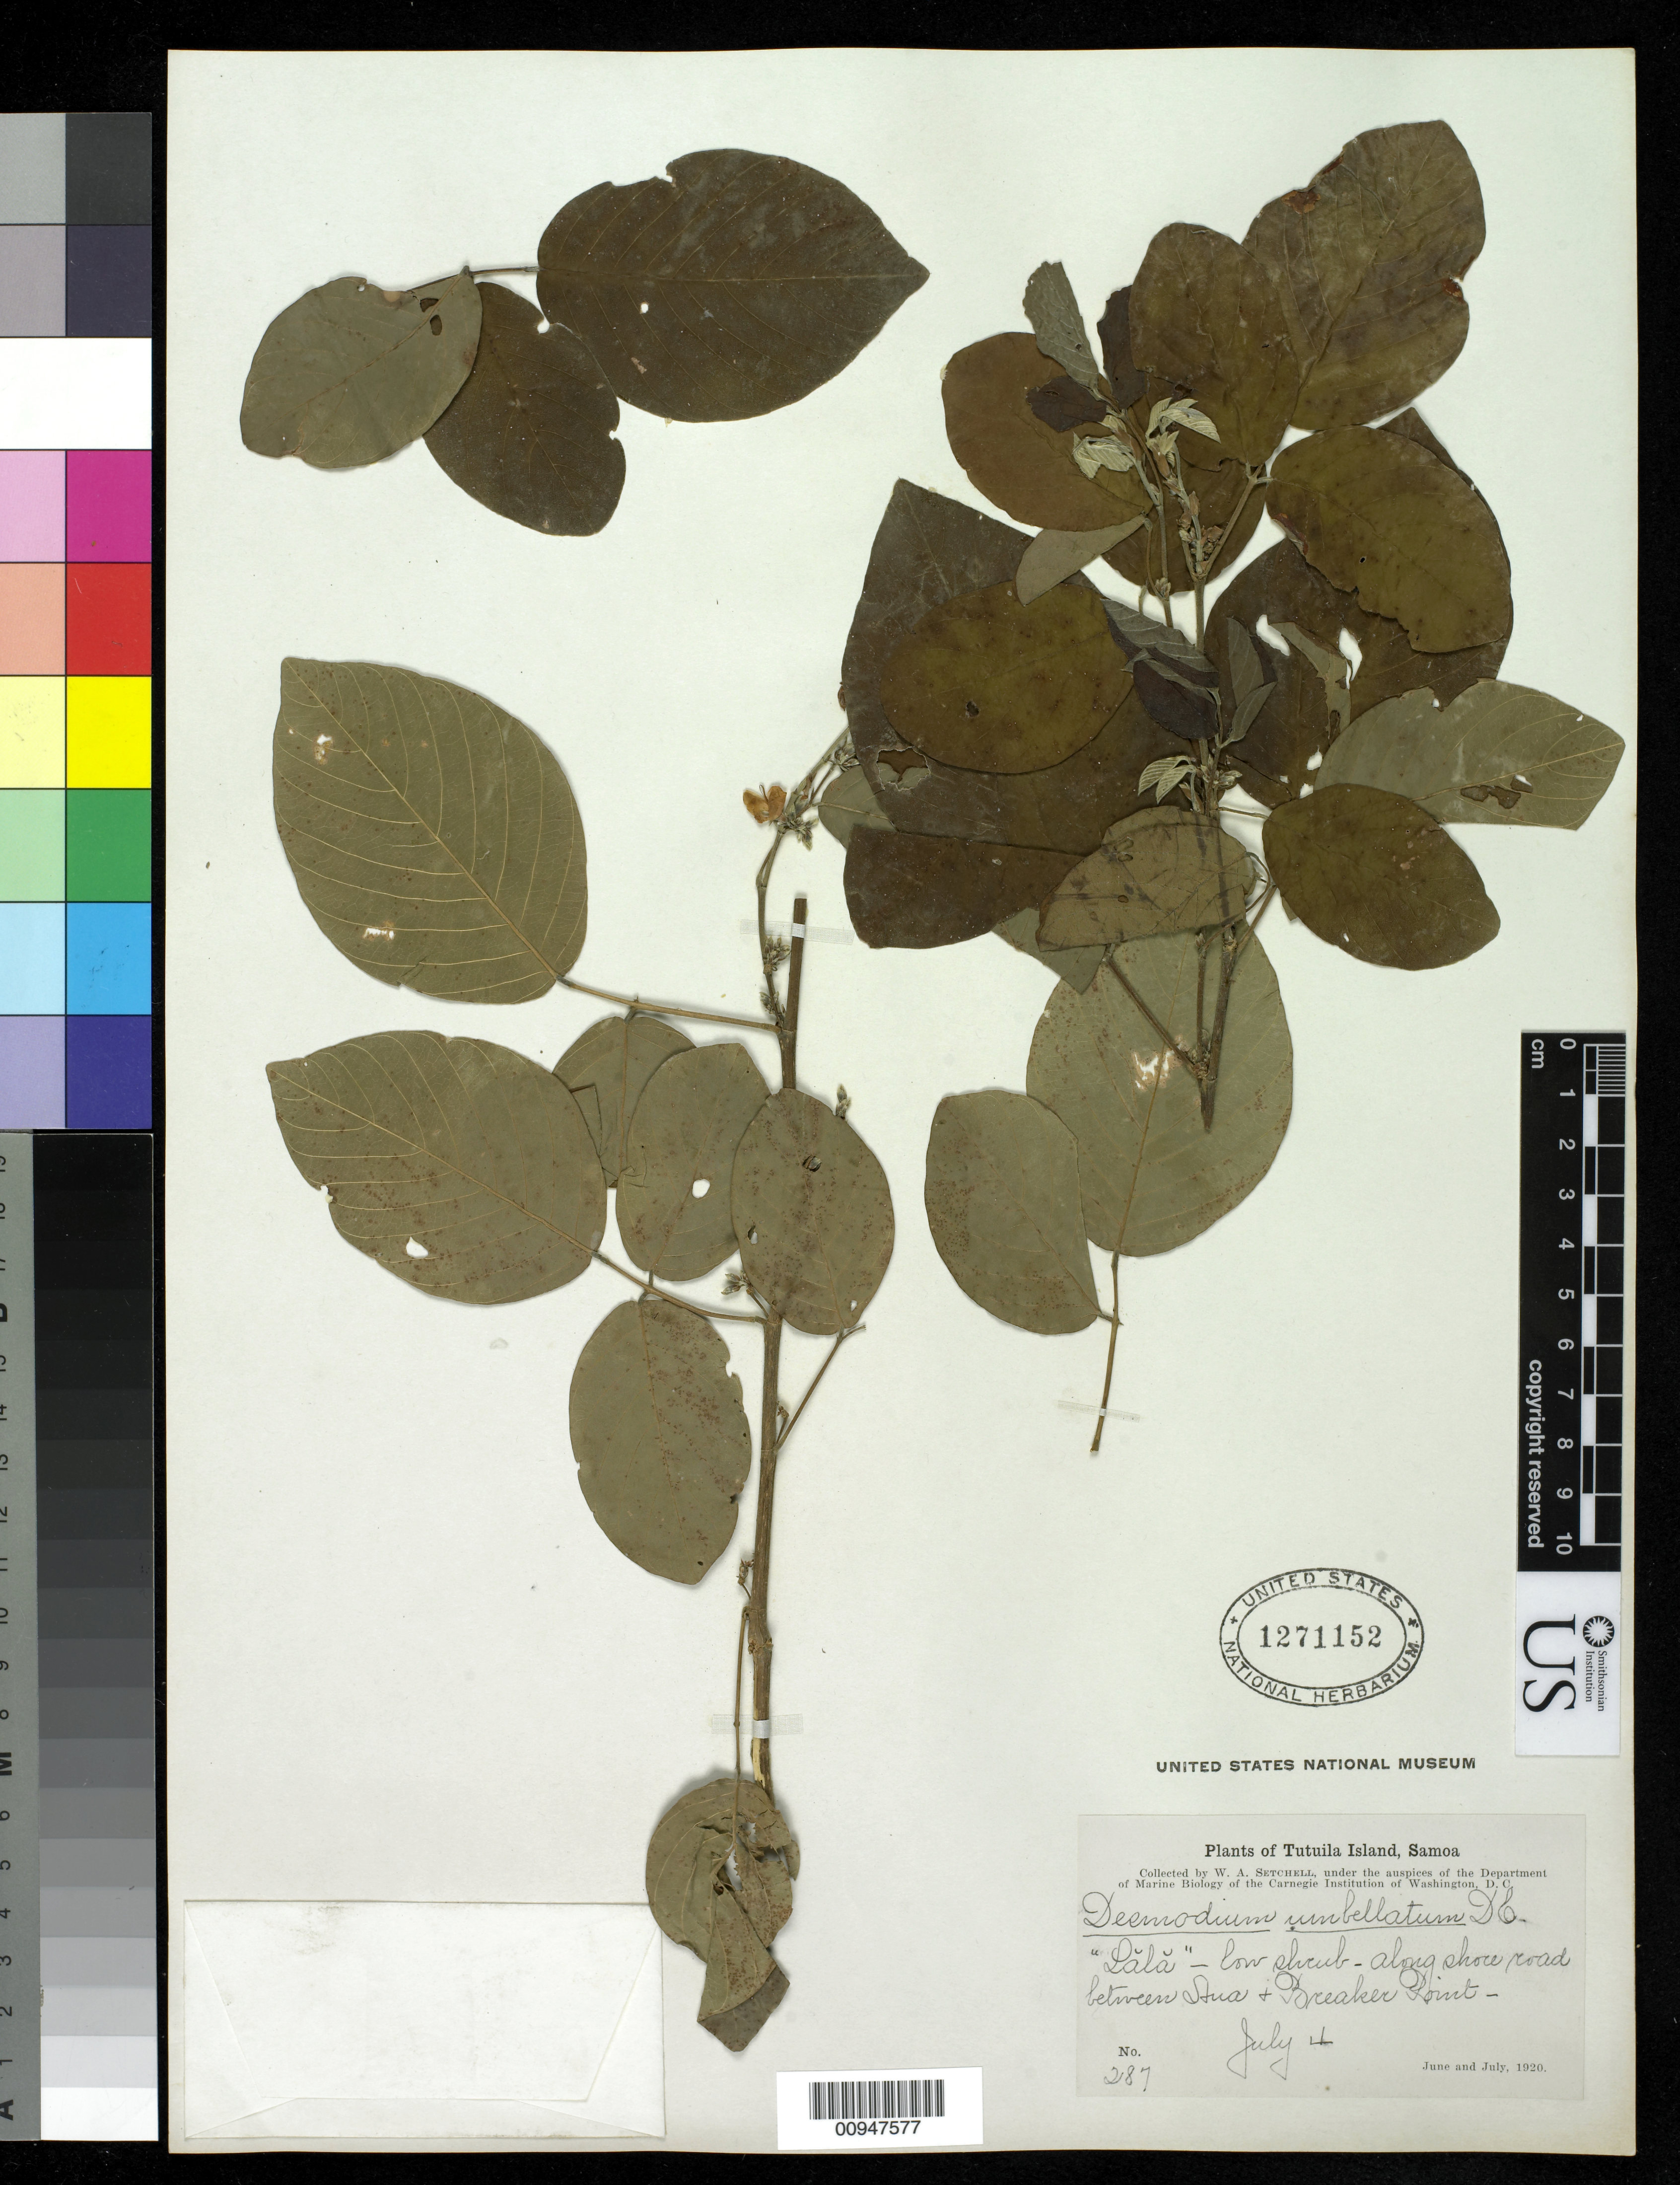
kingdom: Plantae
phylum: Tracheophyta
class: Magnoliopsida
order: Fabales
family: Fabaceae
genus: Dendrolobium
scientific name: Dendrolobium umbellatum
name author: (L.) Benth.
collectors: W. Setchell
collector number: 287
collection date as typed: Jun 1920 and Jul 1920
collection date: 1920-06,1920-07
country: American Samoa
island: Tutua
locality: Between Stua and Breaker Point ; along shore road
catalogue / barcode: US 1271152